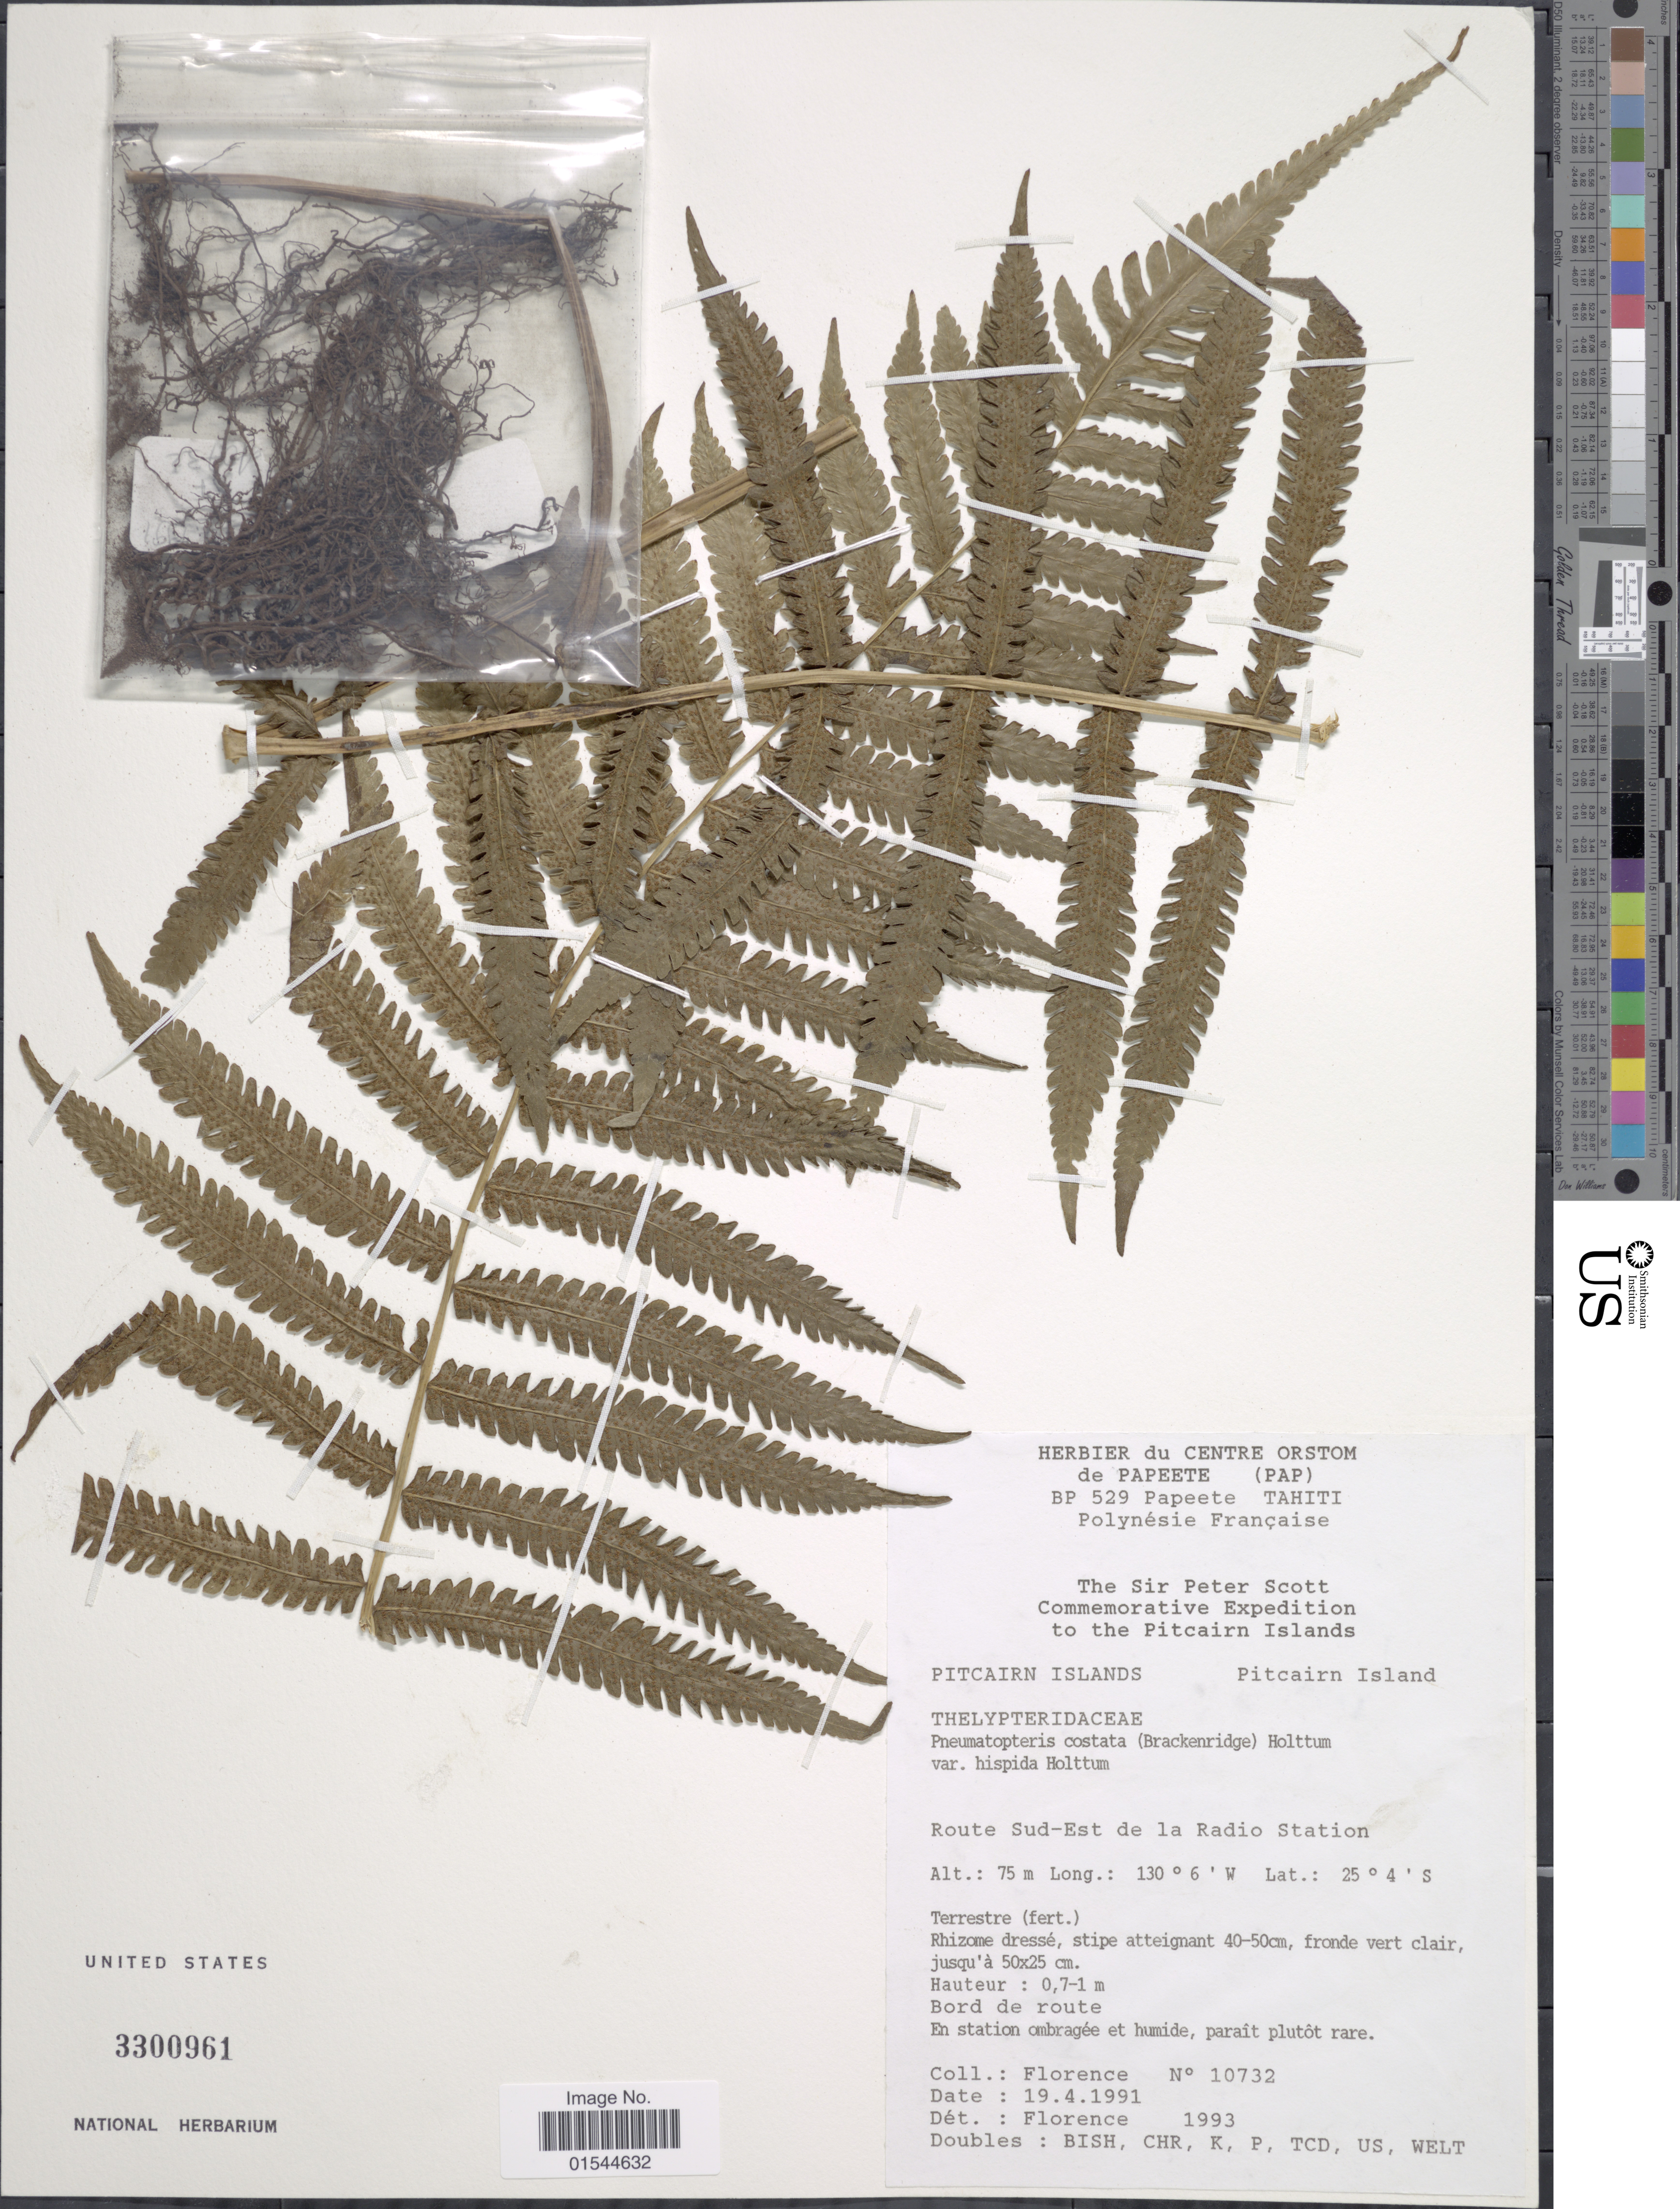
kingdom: Plantae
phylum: Tracheophyta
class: Polypodiopsida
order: Polypodiales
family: Thelypteridaceae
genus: Pneumatopteris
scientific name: Pneumatopteris costata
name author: (Brack.) Holttum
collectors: -. Florence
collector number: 10732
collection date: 1991-04-19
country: Pitcairn Islands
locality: Pitcairn Island, route Sud-Est de la Radio Station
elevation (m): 75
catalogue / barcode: US 3300961